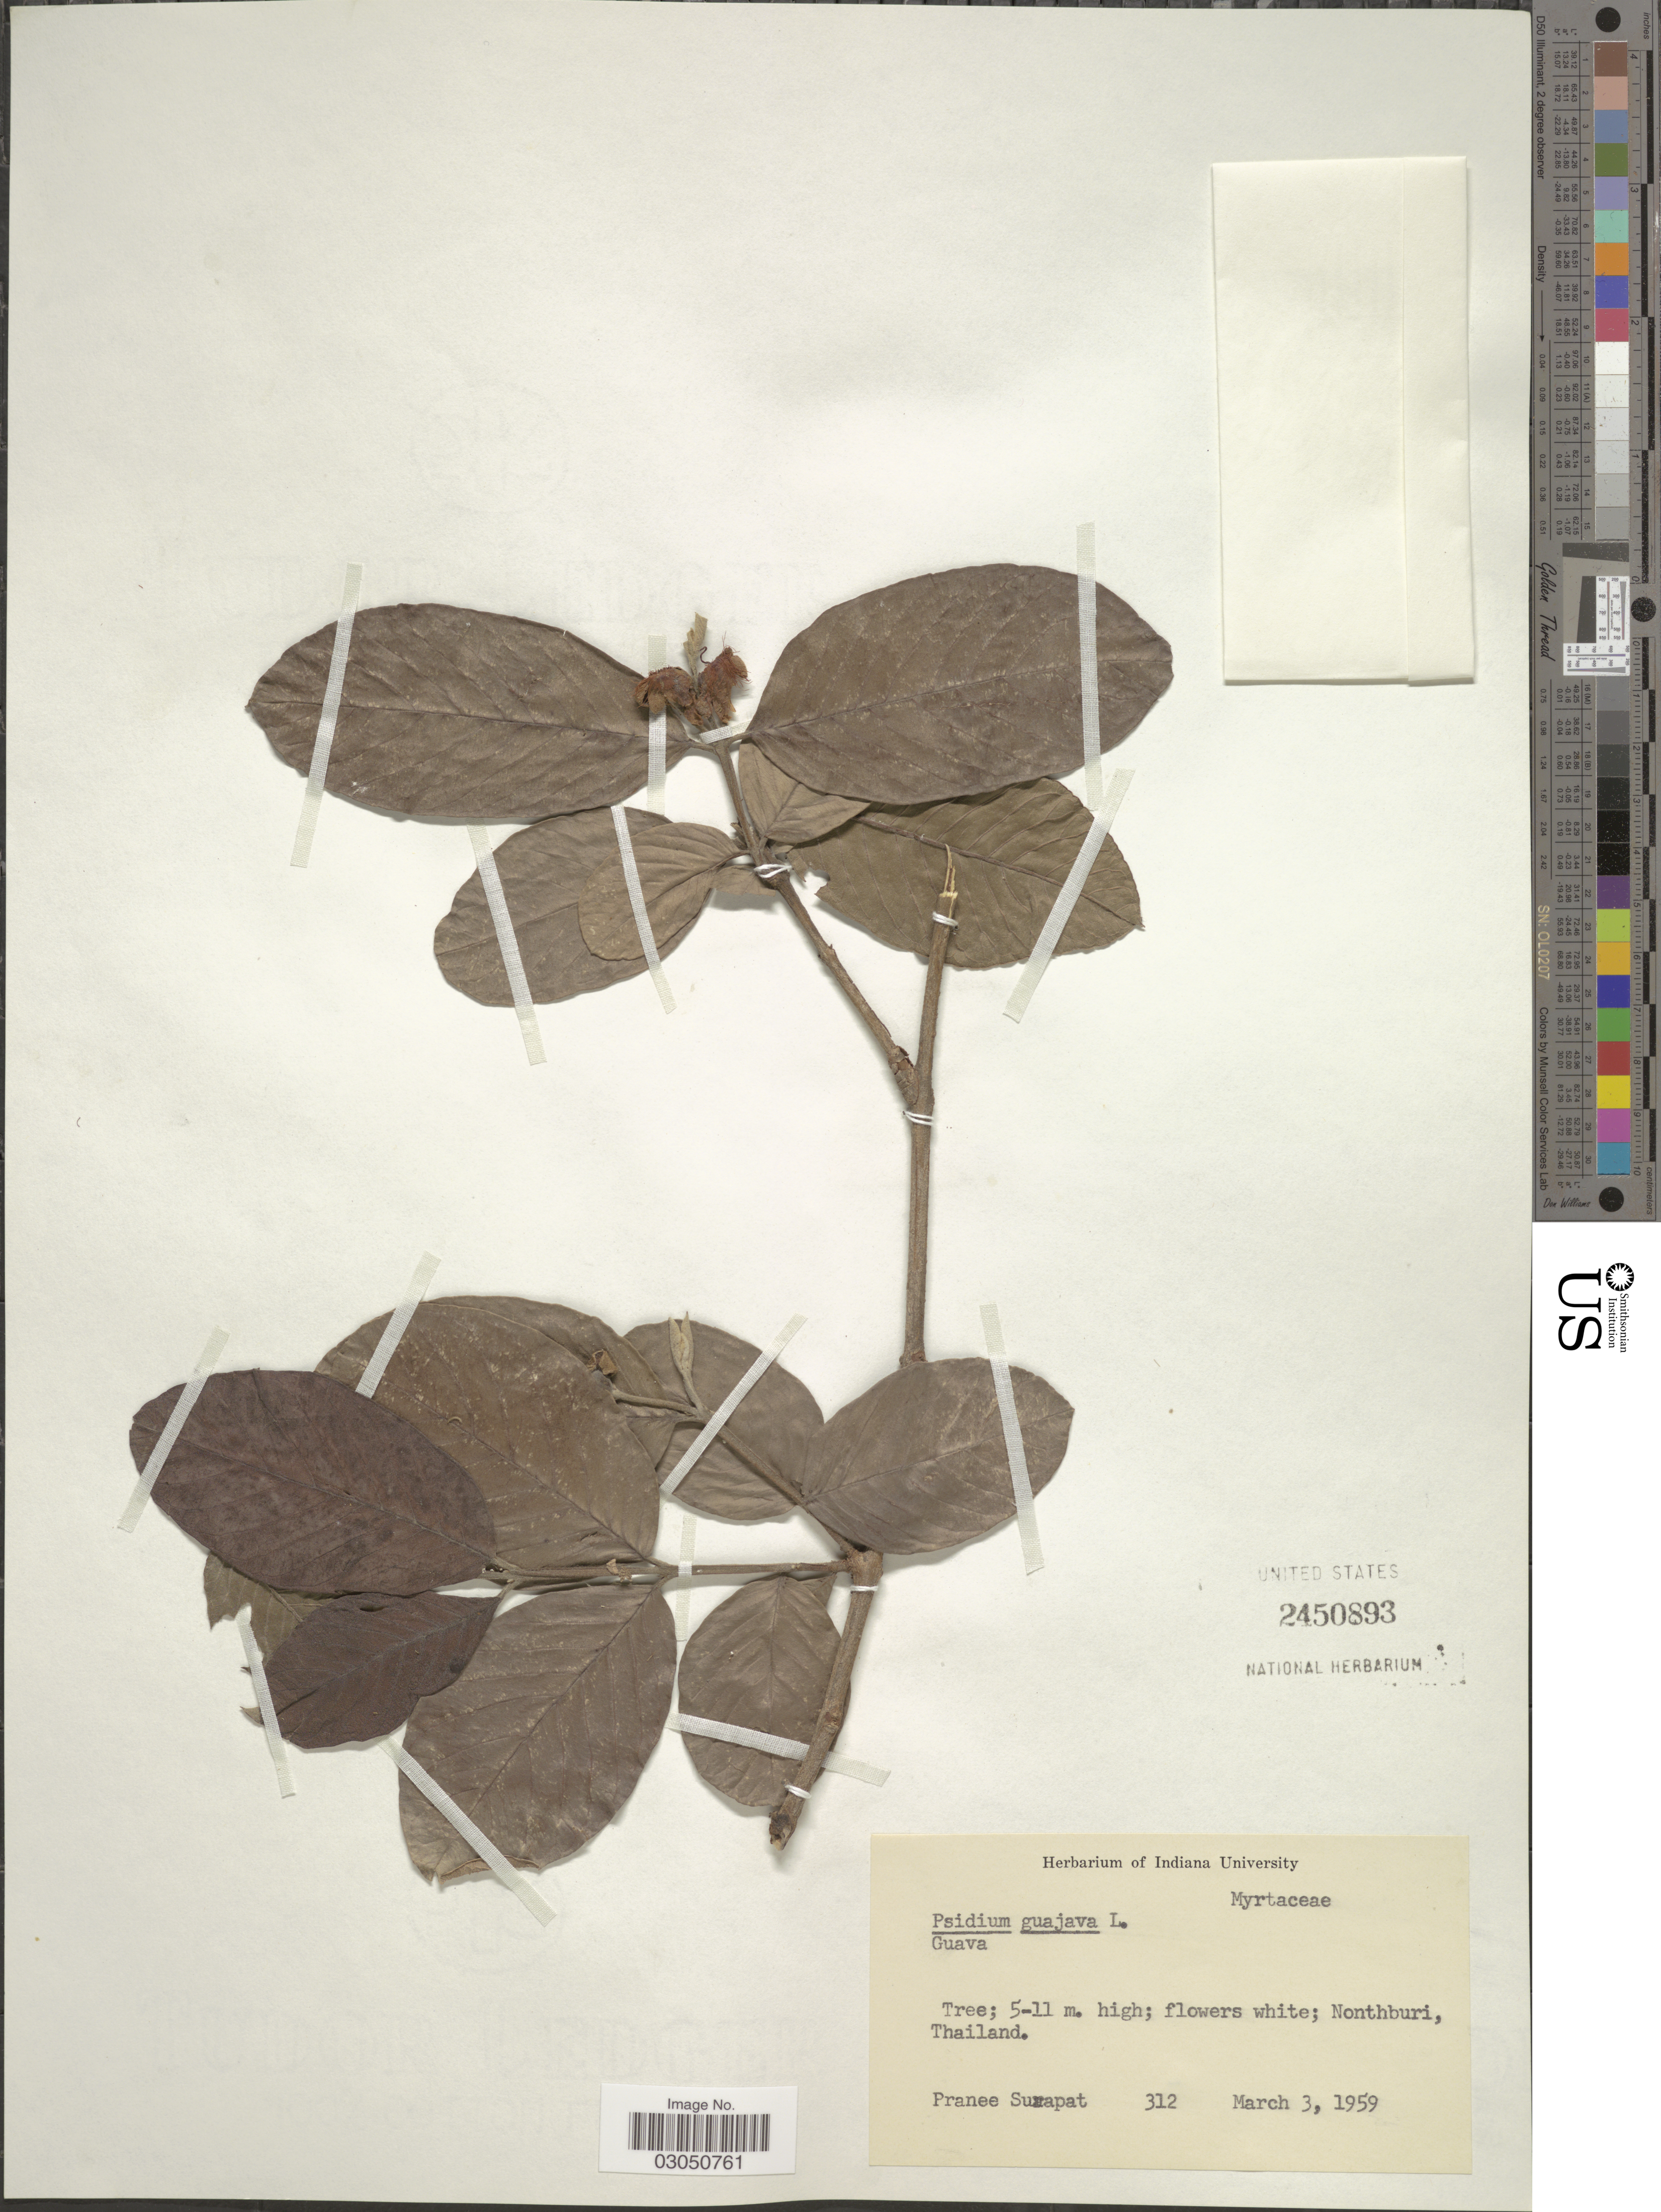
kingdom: Plantae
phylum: Tracheophyta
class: Magnoliopsida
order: Myrtales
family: Myrtaceae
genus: Psidium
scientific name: Psidium guajava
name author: L.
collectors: P. Surapat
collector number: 312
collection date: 1959-03-03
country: Thailand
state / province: Nonthaburi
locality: Nonthburi.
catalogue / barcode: US 2450893